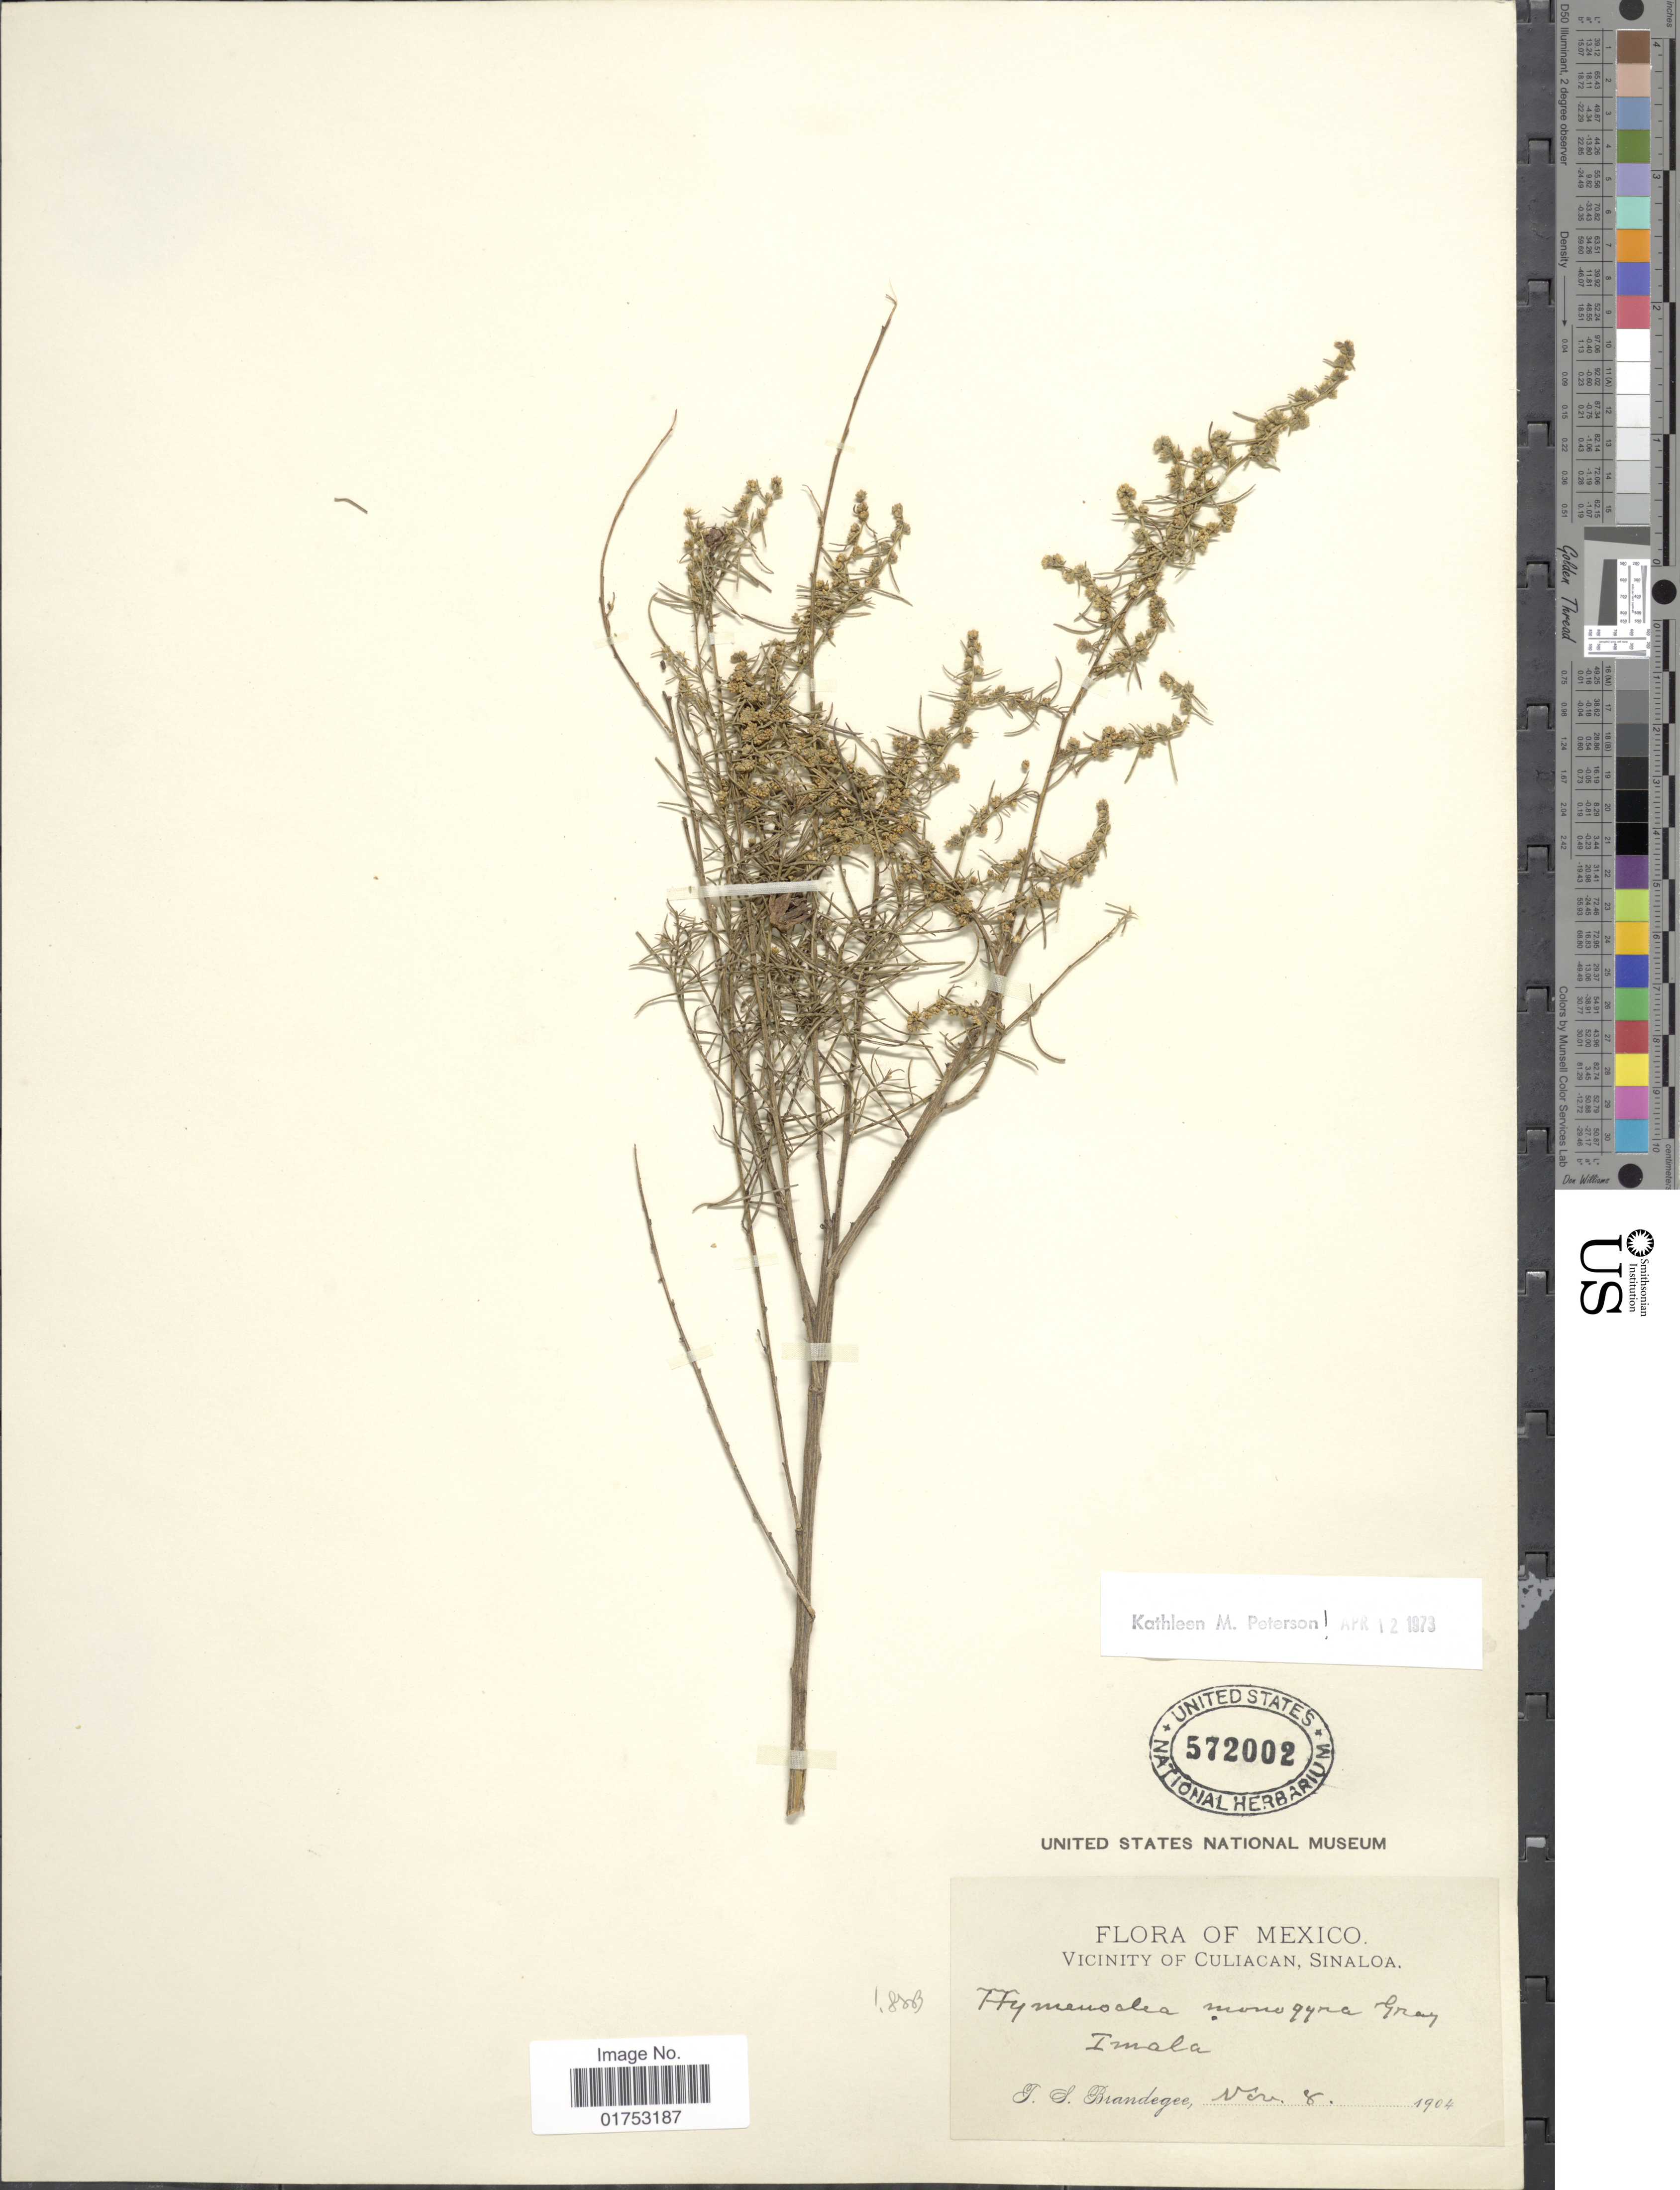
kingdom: Plantae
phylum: Tracheophyta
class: Magnoliopsida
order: Asterales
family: Asteraceae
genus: Hymenoclea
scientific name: Hymenoclea monogyra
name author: Torr. & A. Gray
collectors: T. S. Brandegee (herbarium)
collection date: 1904-11-08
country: Mexico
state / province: Sinaloa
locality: Vicinity of Culiacan, Imala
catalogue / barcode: US 572002